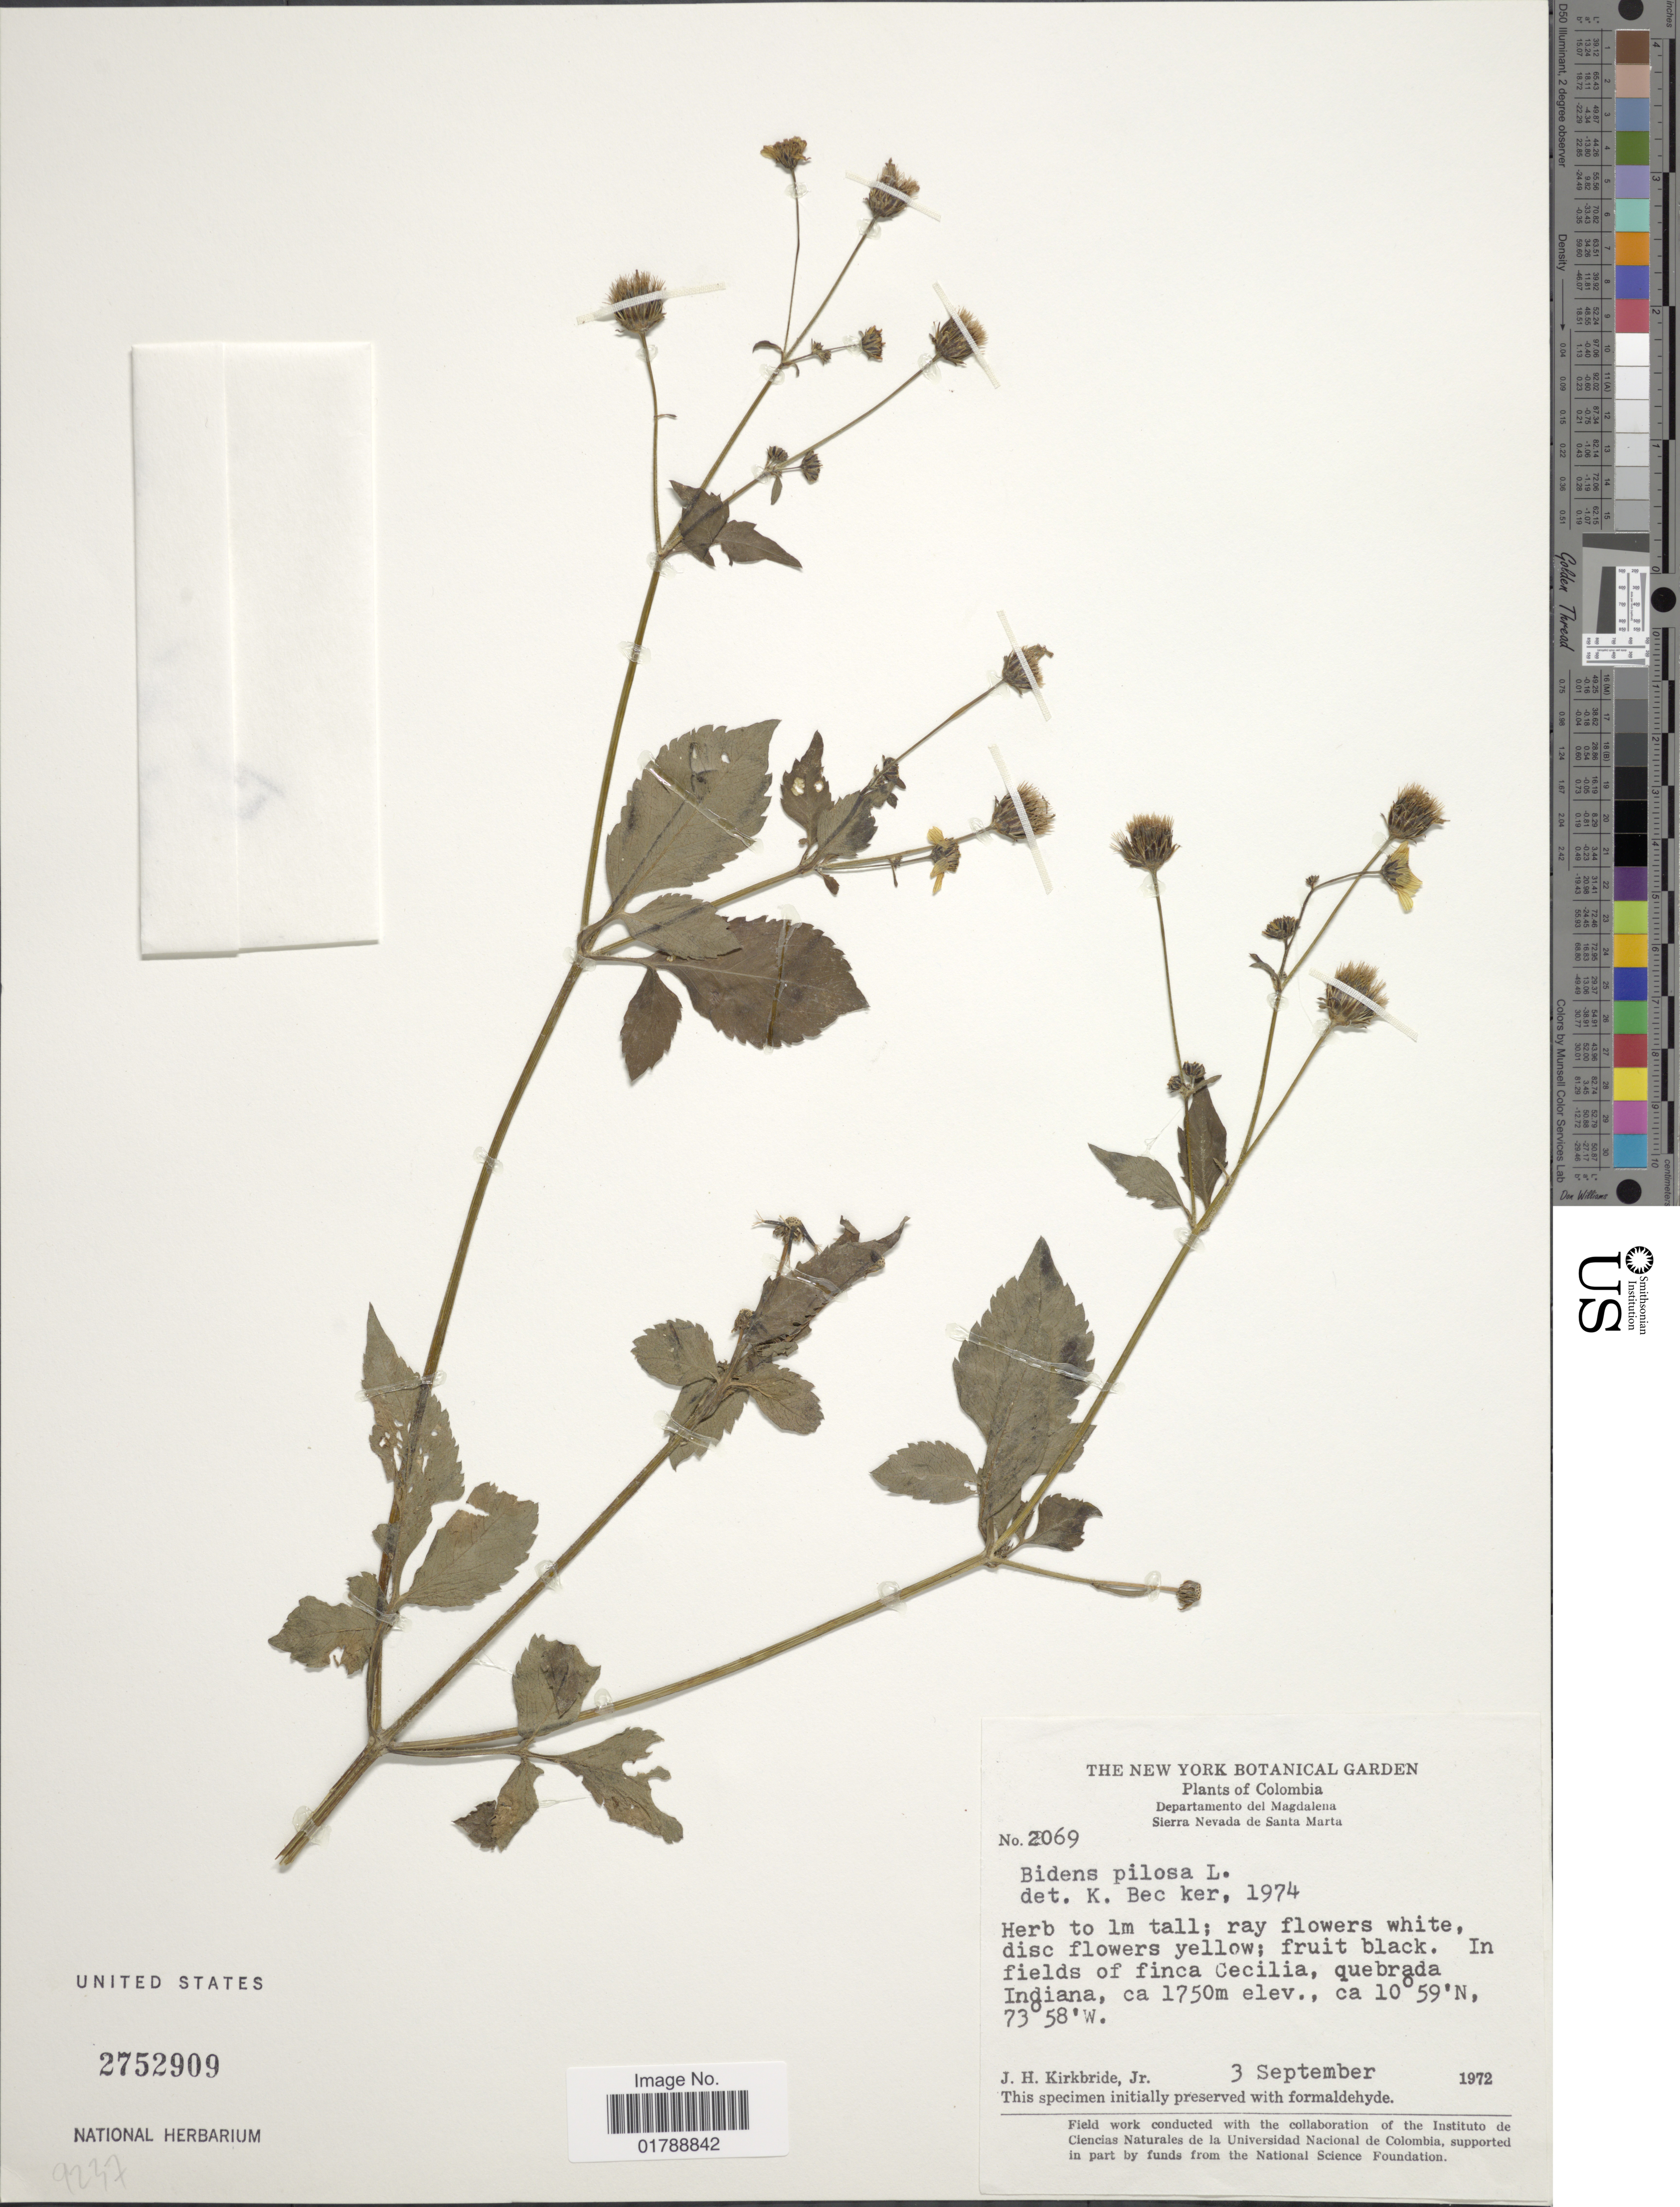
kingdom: Plantae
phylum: Tracheophyta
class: Magnoliopsida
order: Asterales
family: Asteraceae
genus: Bidens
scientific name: Bidens pilosa var. radiata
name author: (Sch. Bip.) J.A. Schmidt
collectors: J. H. Kirkbride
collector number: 2069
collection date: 1972-09-03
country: Colombia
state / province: Magdalena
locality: Sierra Nevada de Santa Marta. In fields of finca Cecilia, quebrada Indiana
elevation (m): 1750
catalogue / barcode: US 2752909